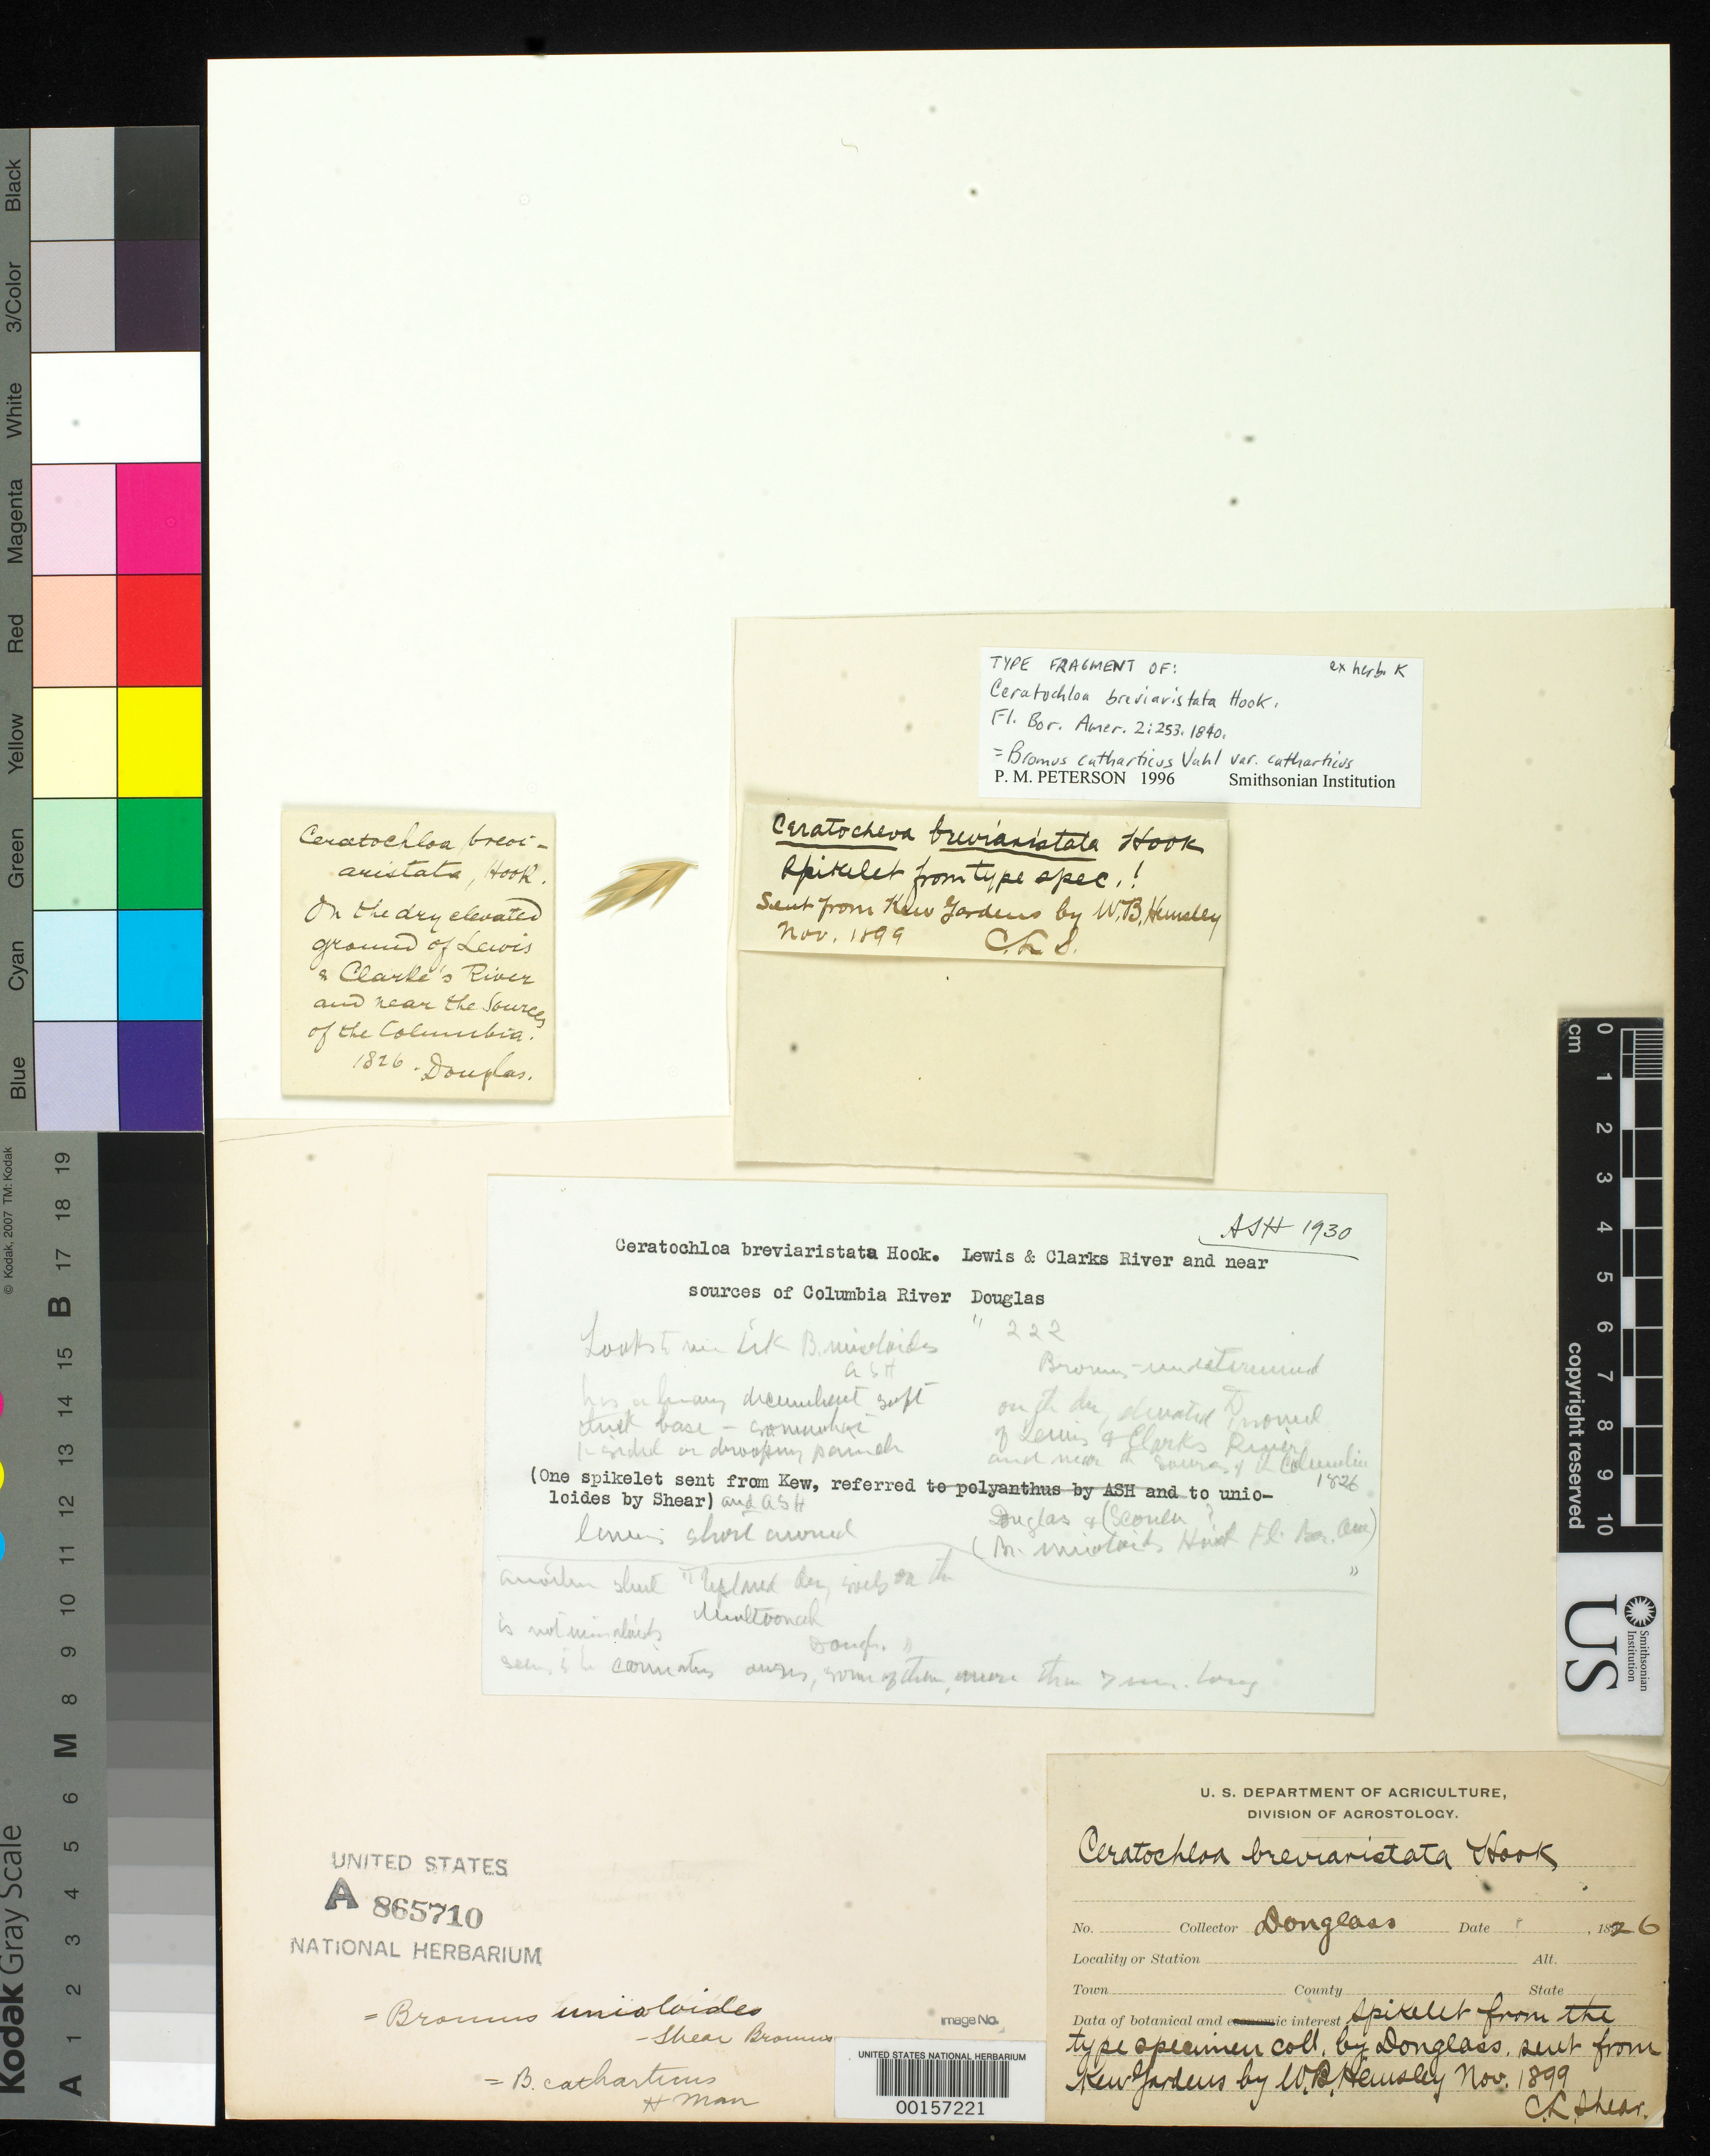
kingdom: Plantae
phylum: Tracheophyta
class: Liliopsida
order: Poales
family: Poaceae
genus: Ceratochloa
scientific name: Ceratochloa brevi-aristata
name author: Hook. f.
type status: Type Fragment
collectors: D. Douglas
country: United States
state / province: Oregon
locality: Lewis & Clarke River and near sources of Columbia River.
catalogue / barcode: US 865710A